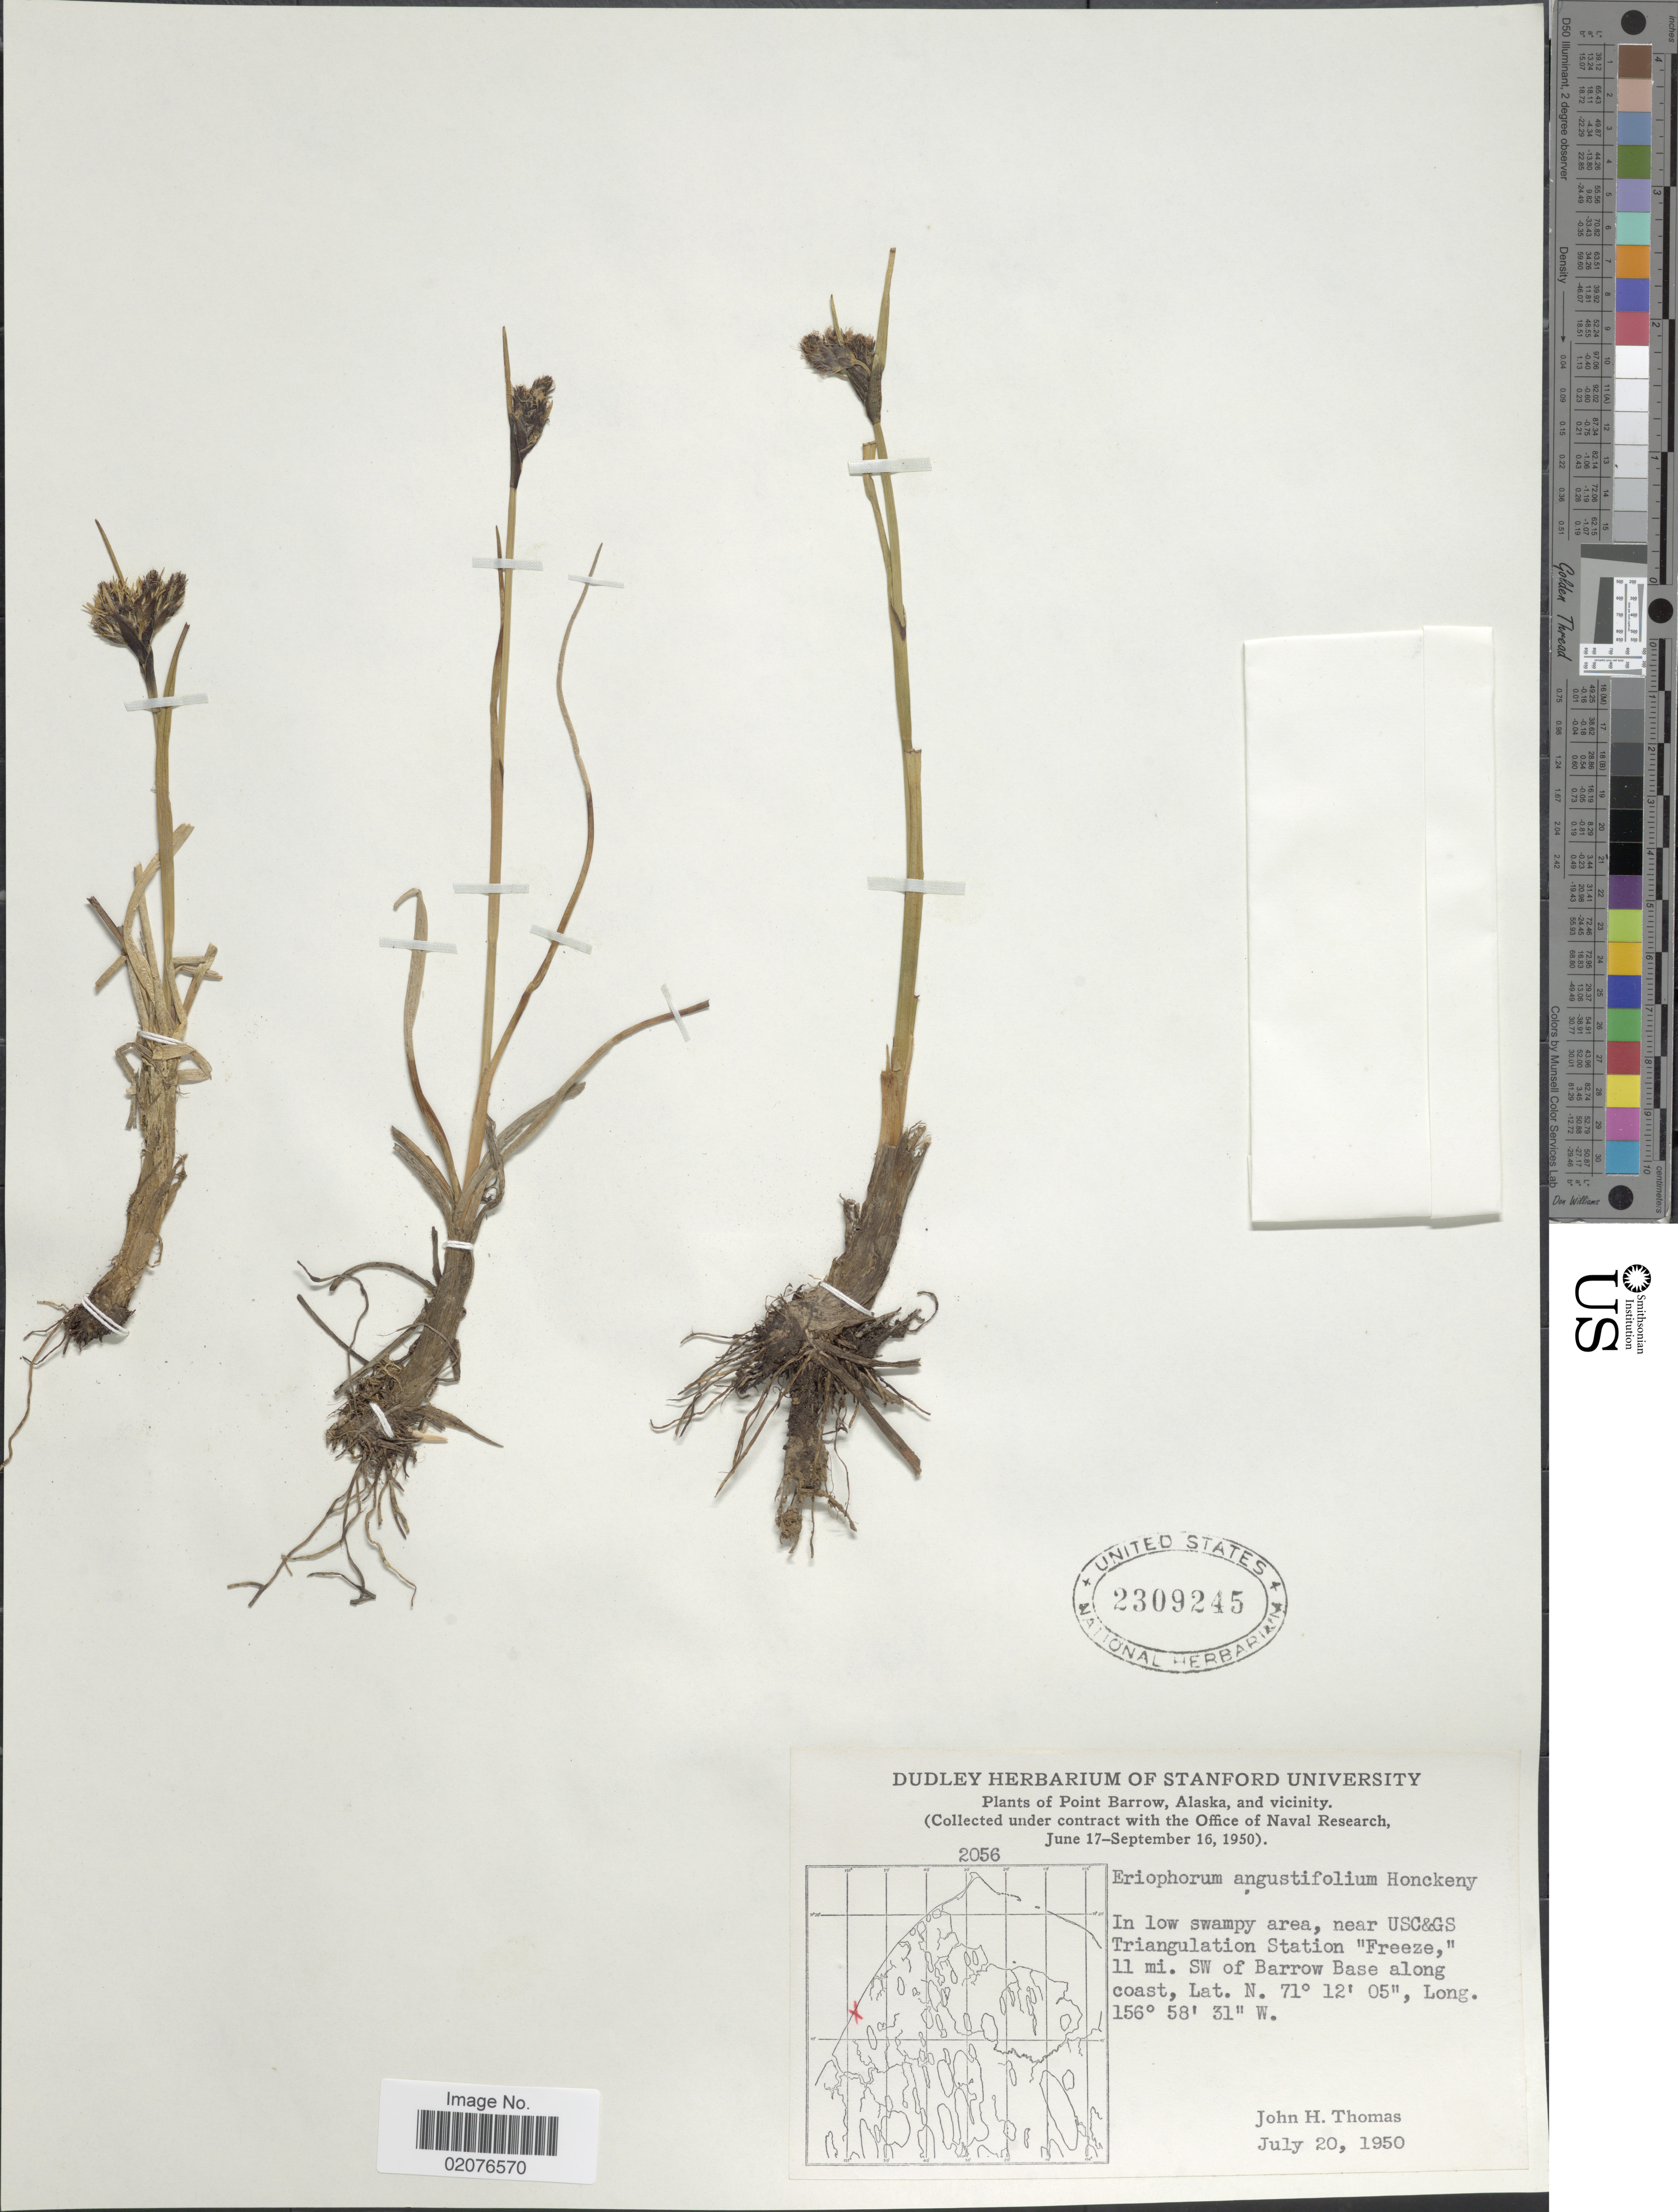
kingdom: Plantae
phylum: Tracheophyta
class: Liliopsida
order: Poales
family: Cyperaceae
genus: Eriophorum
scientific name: Eriophorum angustifolium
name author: Honck.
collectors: J. H. Thomas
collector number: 2056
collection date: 1950-07-20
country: United States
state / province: Alaska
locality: Point Barrow, and vicinity, On low swampy area, near USC&GS Triangulation Station 'Freeze,' 11 mi SW of Barrow Base along coast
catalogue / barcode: US 2309245